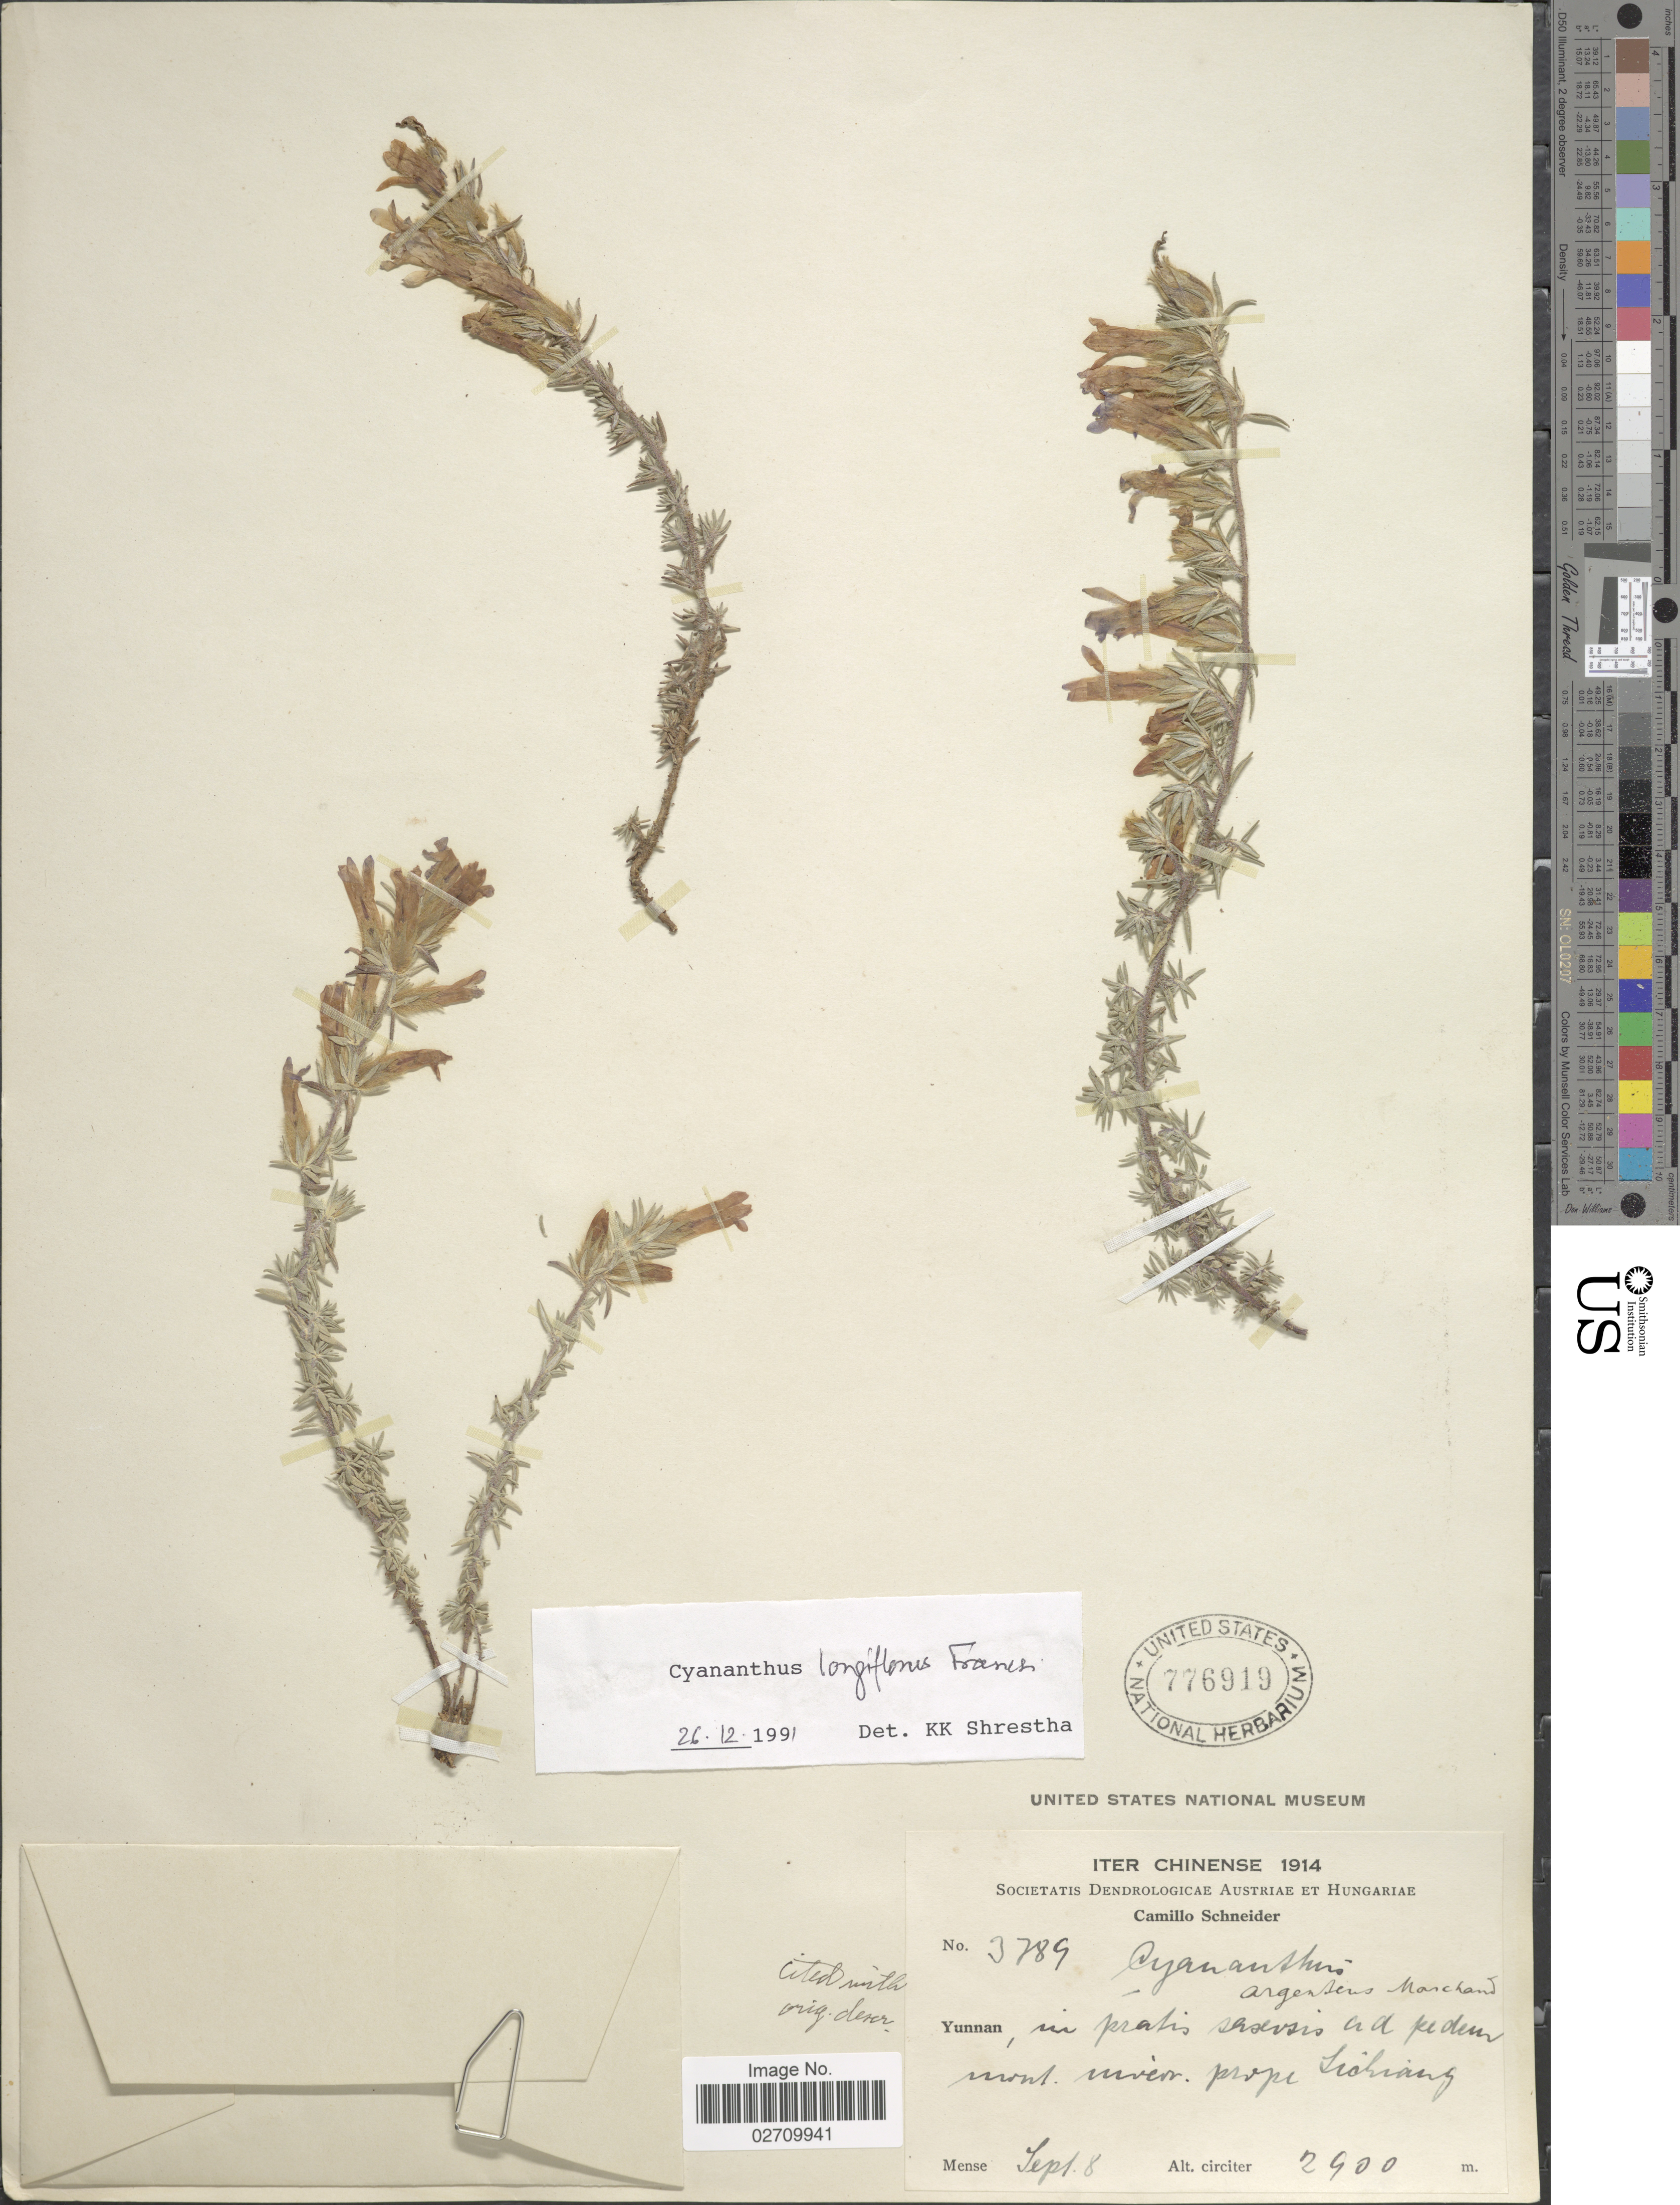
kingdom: Plantae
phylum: Tracheophyta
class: Magnoliopsida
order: Asterales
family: Campanulaceae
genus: Cyananthus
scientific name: Cyananthus longiflorus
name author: Franch.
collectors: C. K. Schneider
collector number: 3789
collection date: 1914-09-08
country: China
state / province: Yunnan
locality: In pratis shseosis [interpreted] ad pedem mont. nivcar. prope Lichiang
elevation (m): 2900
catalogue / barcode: US 776919